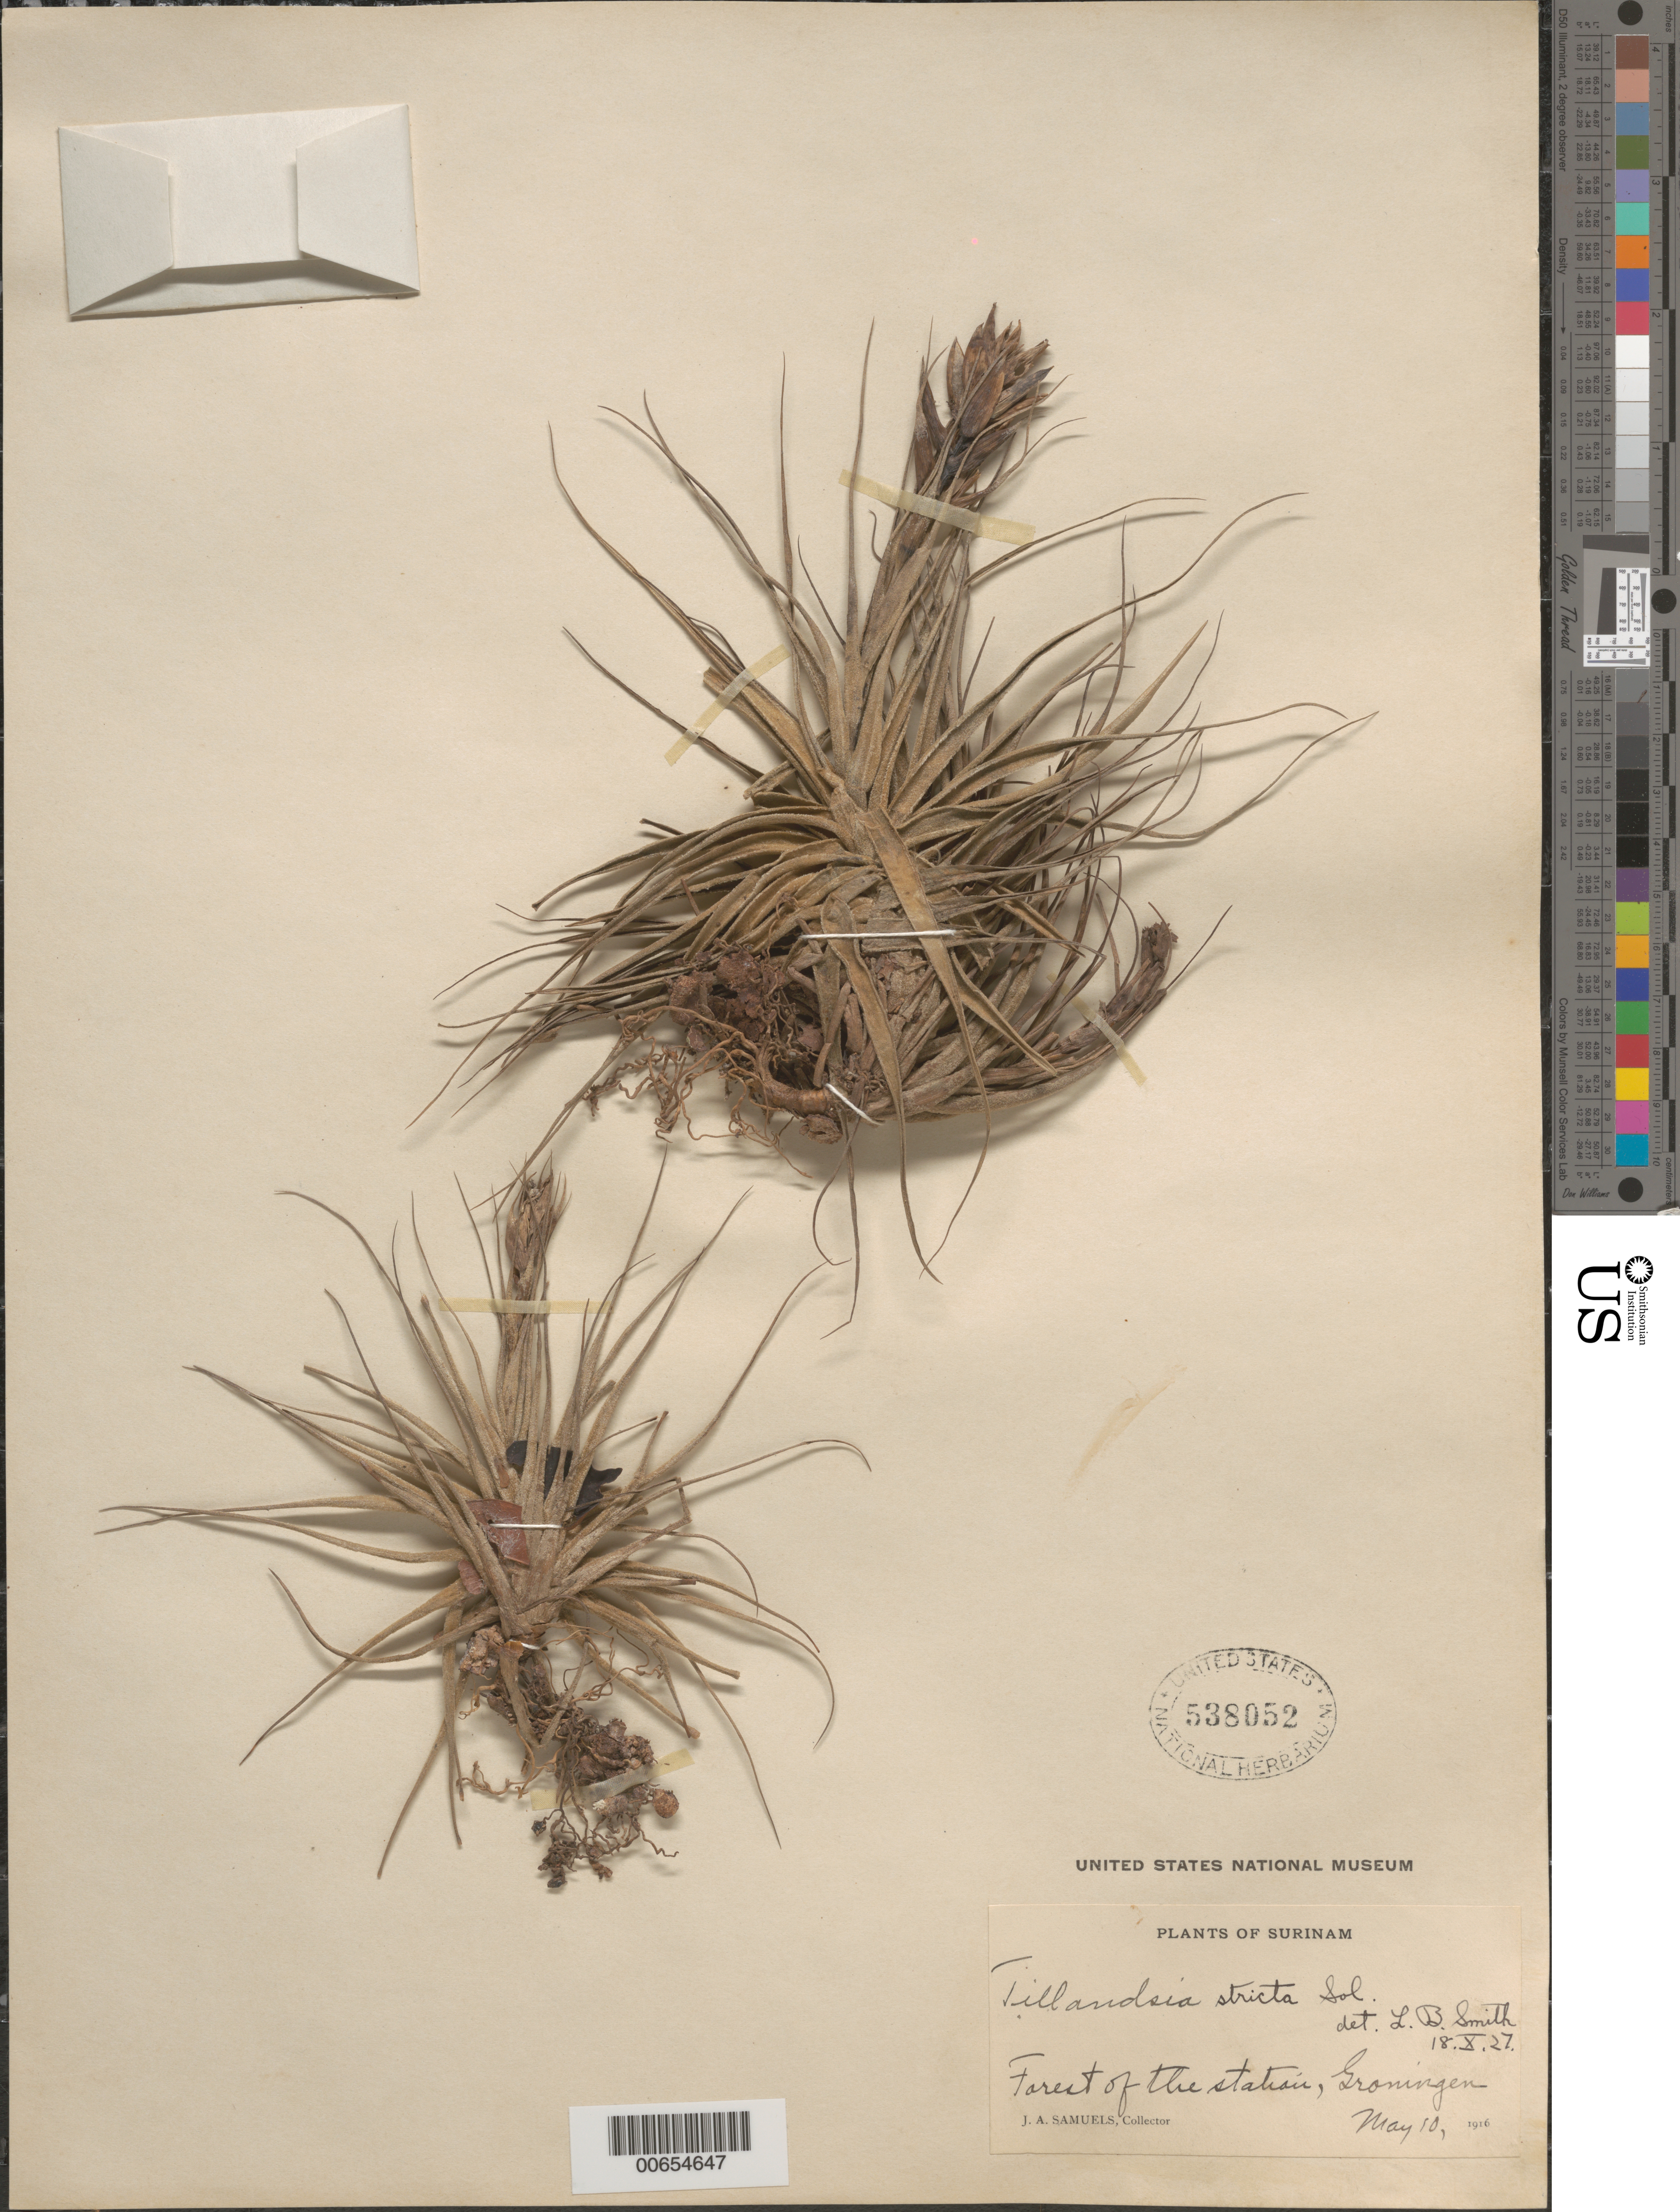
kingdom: Plantae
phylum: Tracheophyta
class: Liliopsida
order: Poales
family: Bromeliaceae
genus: Tillandsia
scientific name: Tillandsia stricta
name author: Sol. ex Ker Gawl.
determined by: Smith, Lyman B., (US), NMNH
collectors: J. A. Samuels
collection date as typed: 10-May-16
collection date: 1916-05-10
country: Suriname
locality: Groningen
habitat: Forest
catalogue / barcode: US 538052